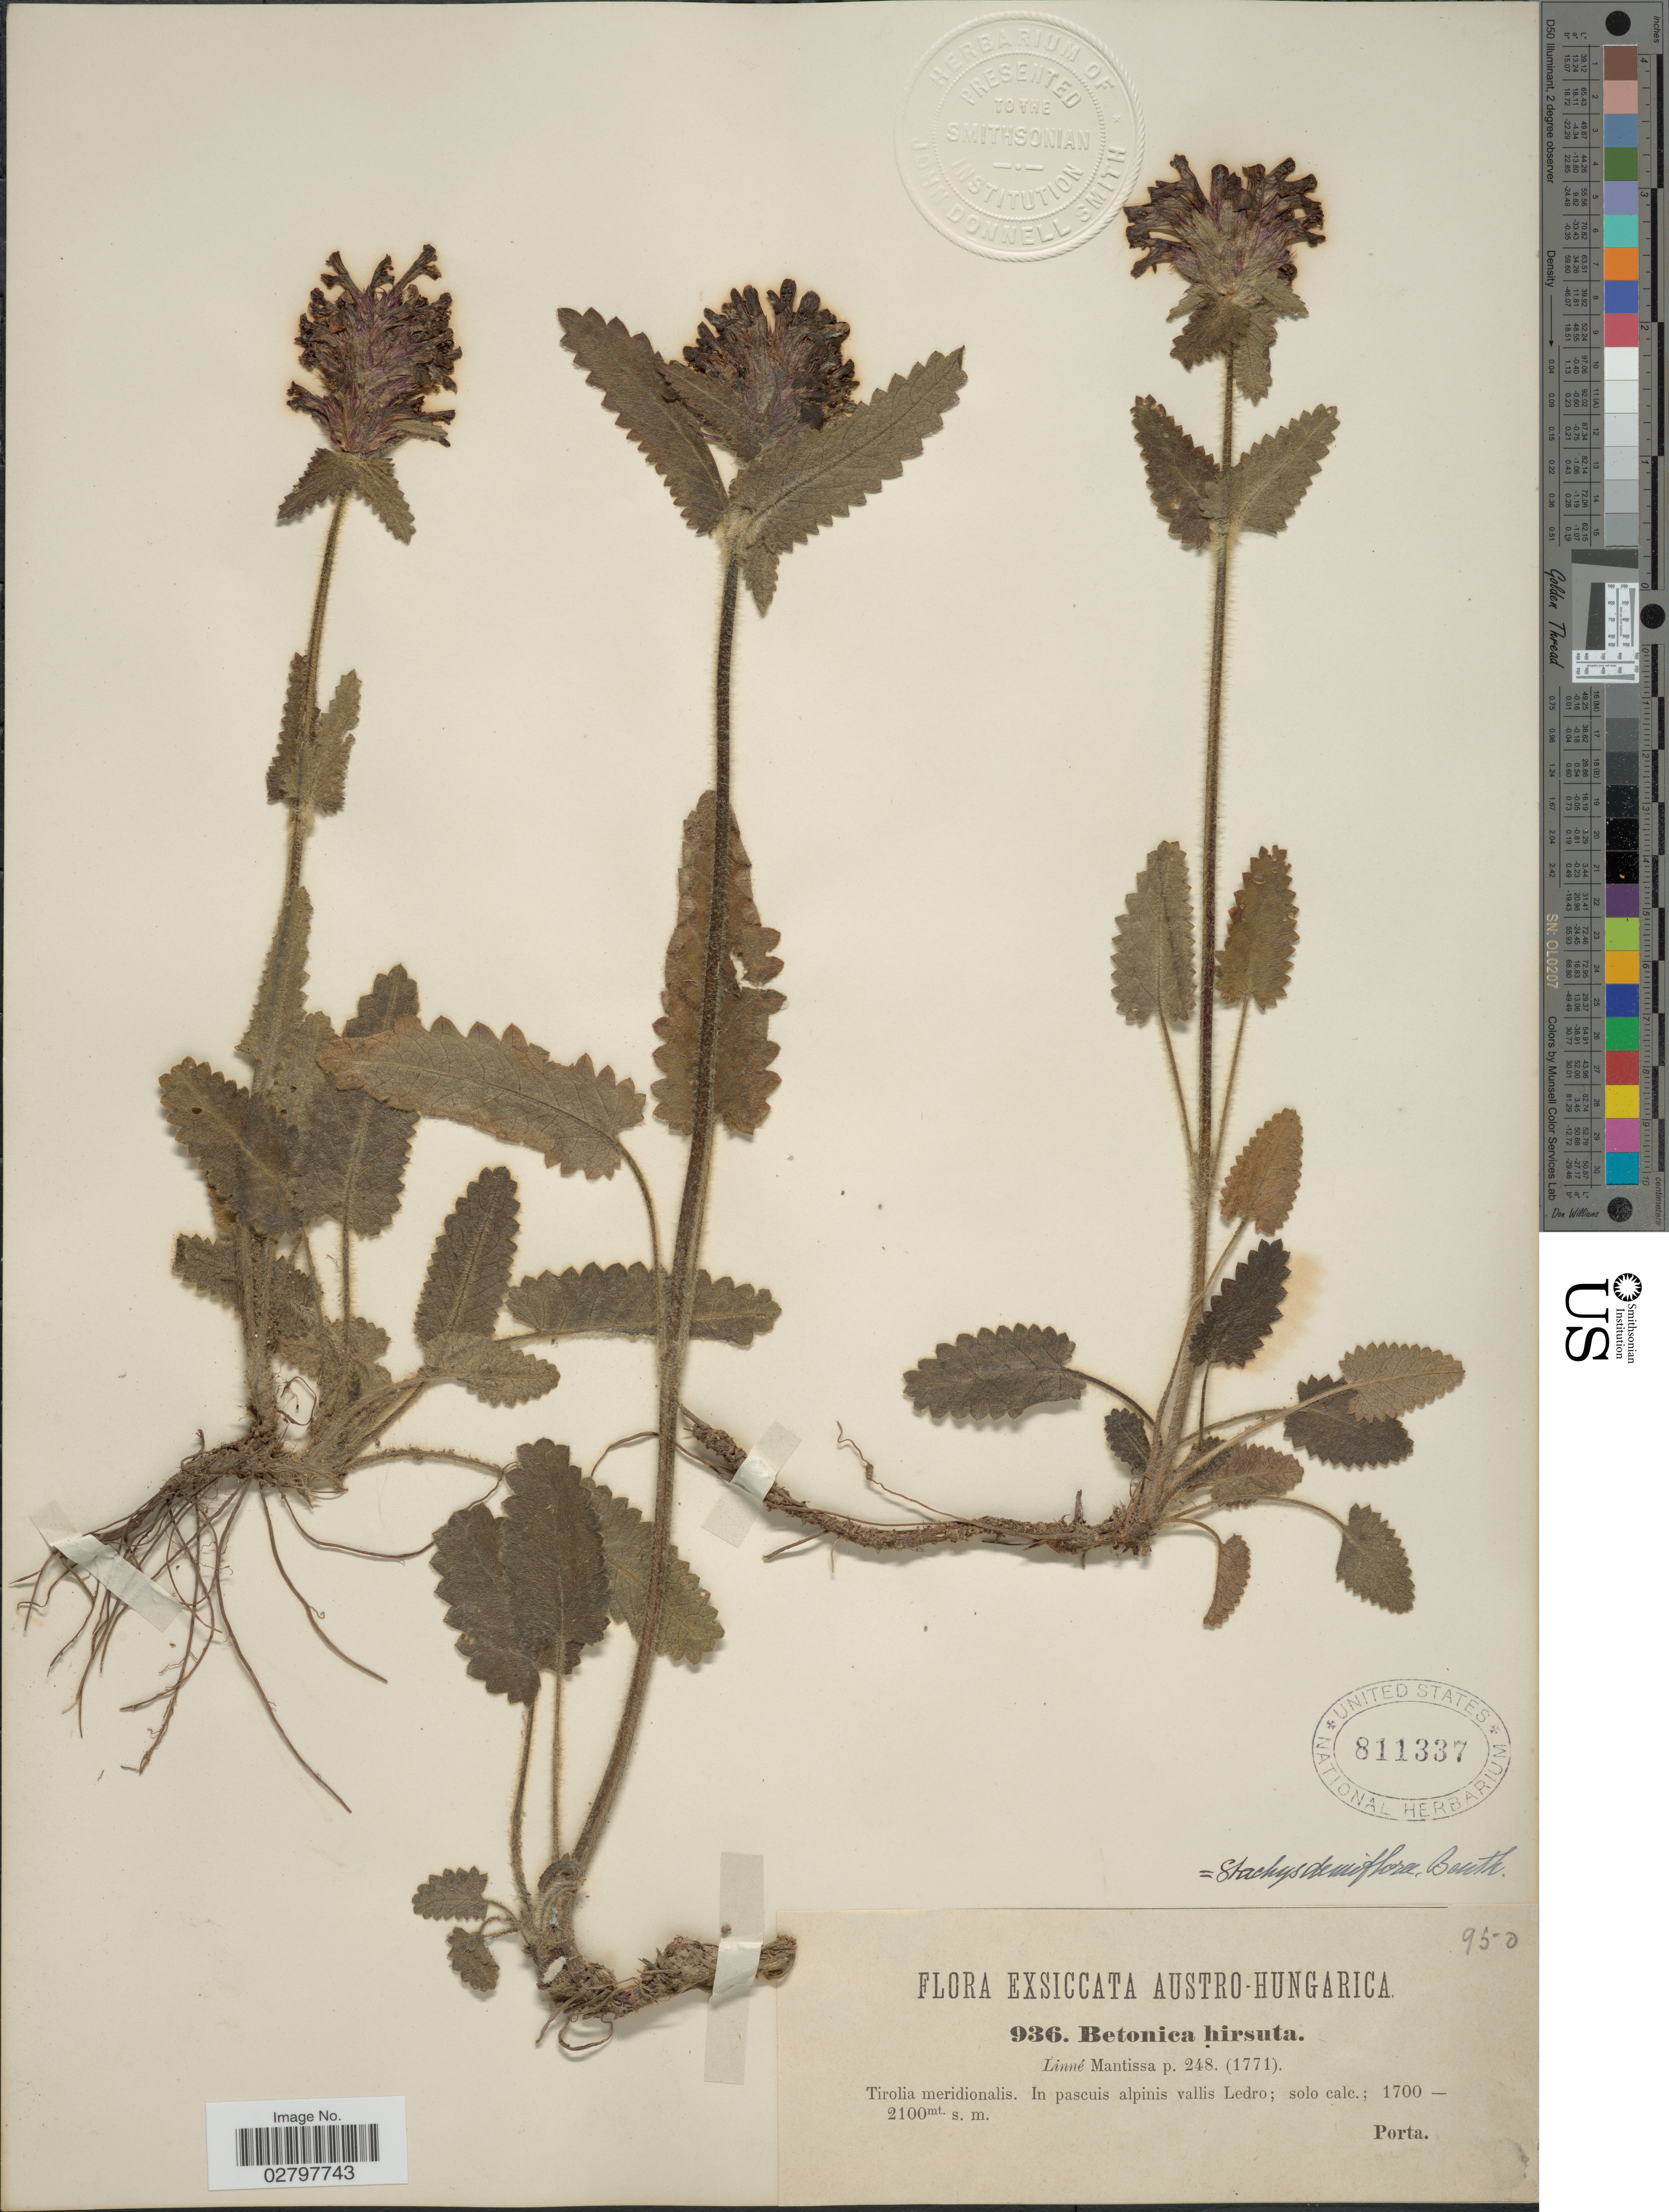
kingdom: Plantae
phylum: Tracheophyta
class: Magnoliopsida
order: Lamiales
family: Lamiaceae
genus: Stachys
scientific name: Stachys densiflora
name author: Benth.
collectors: -- Porta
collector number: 936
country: Austria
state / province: Tirol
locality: Austro-Hungarica. Tirolia meridionalis. In pascuis alpinis vallis Ledro; solo calc.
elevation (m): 1700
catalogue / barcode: US 811337